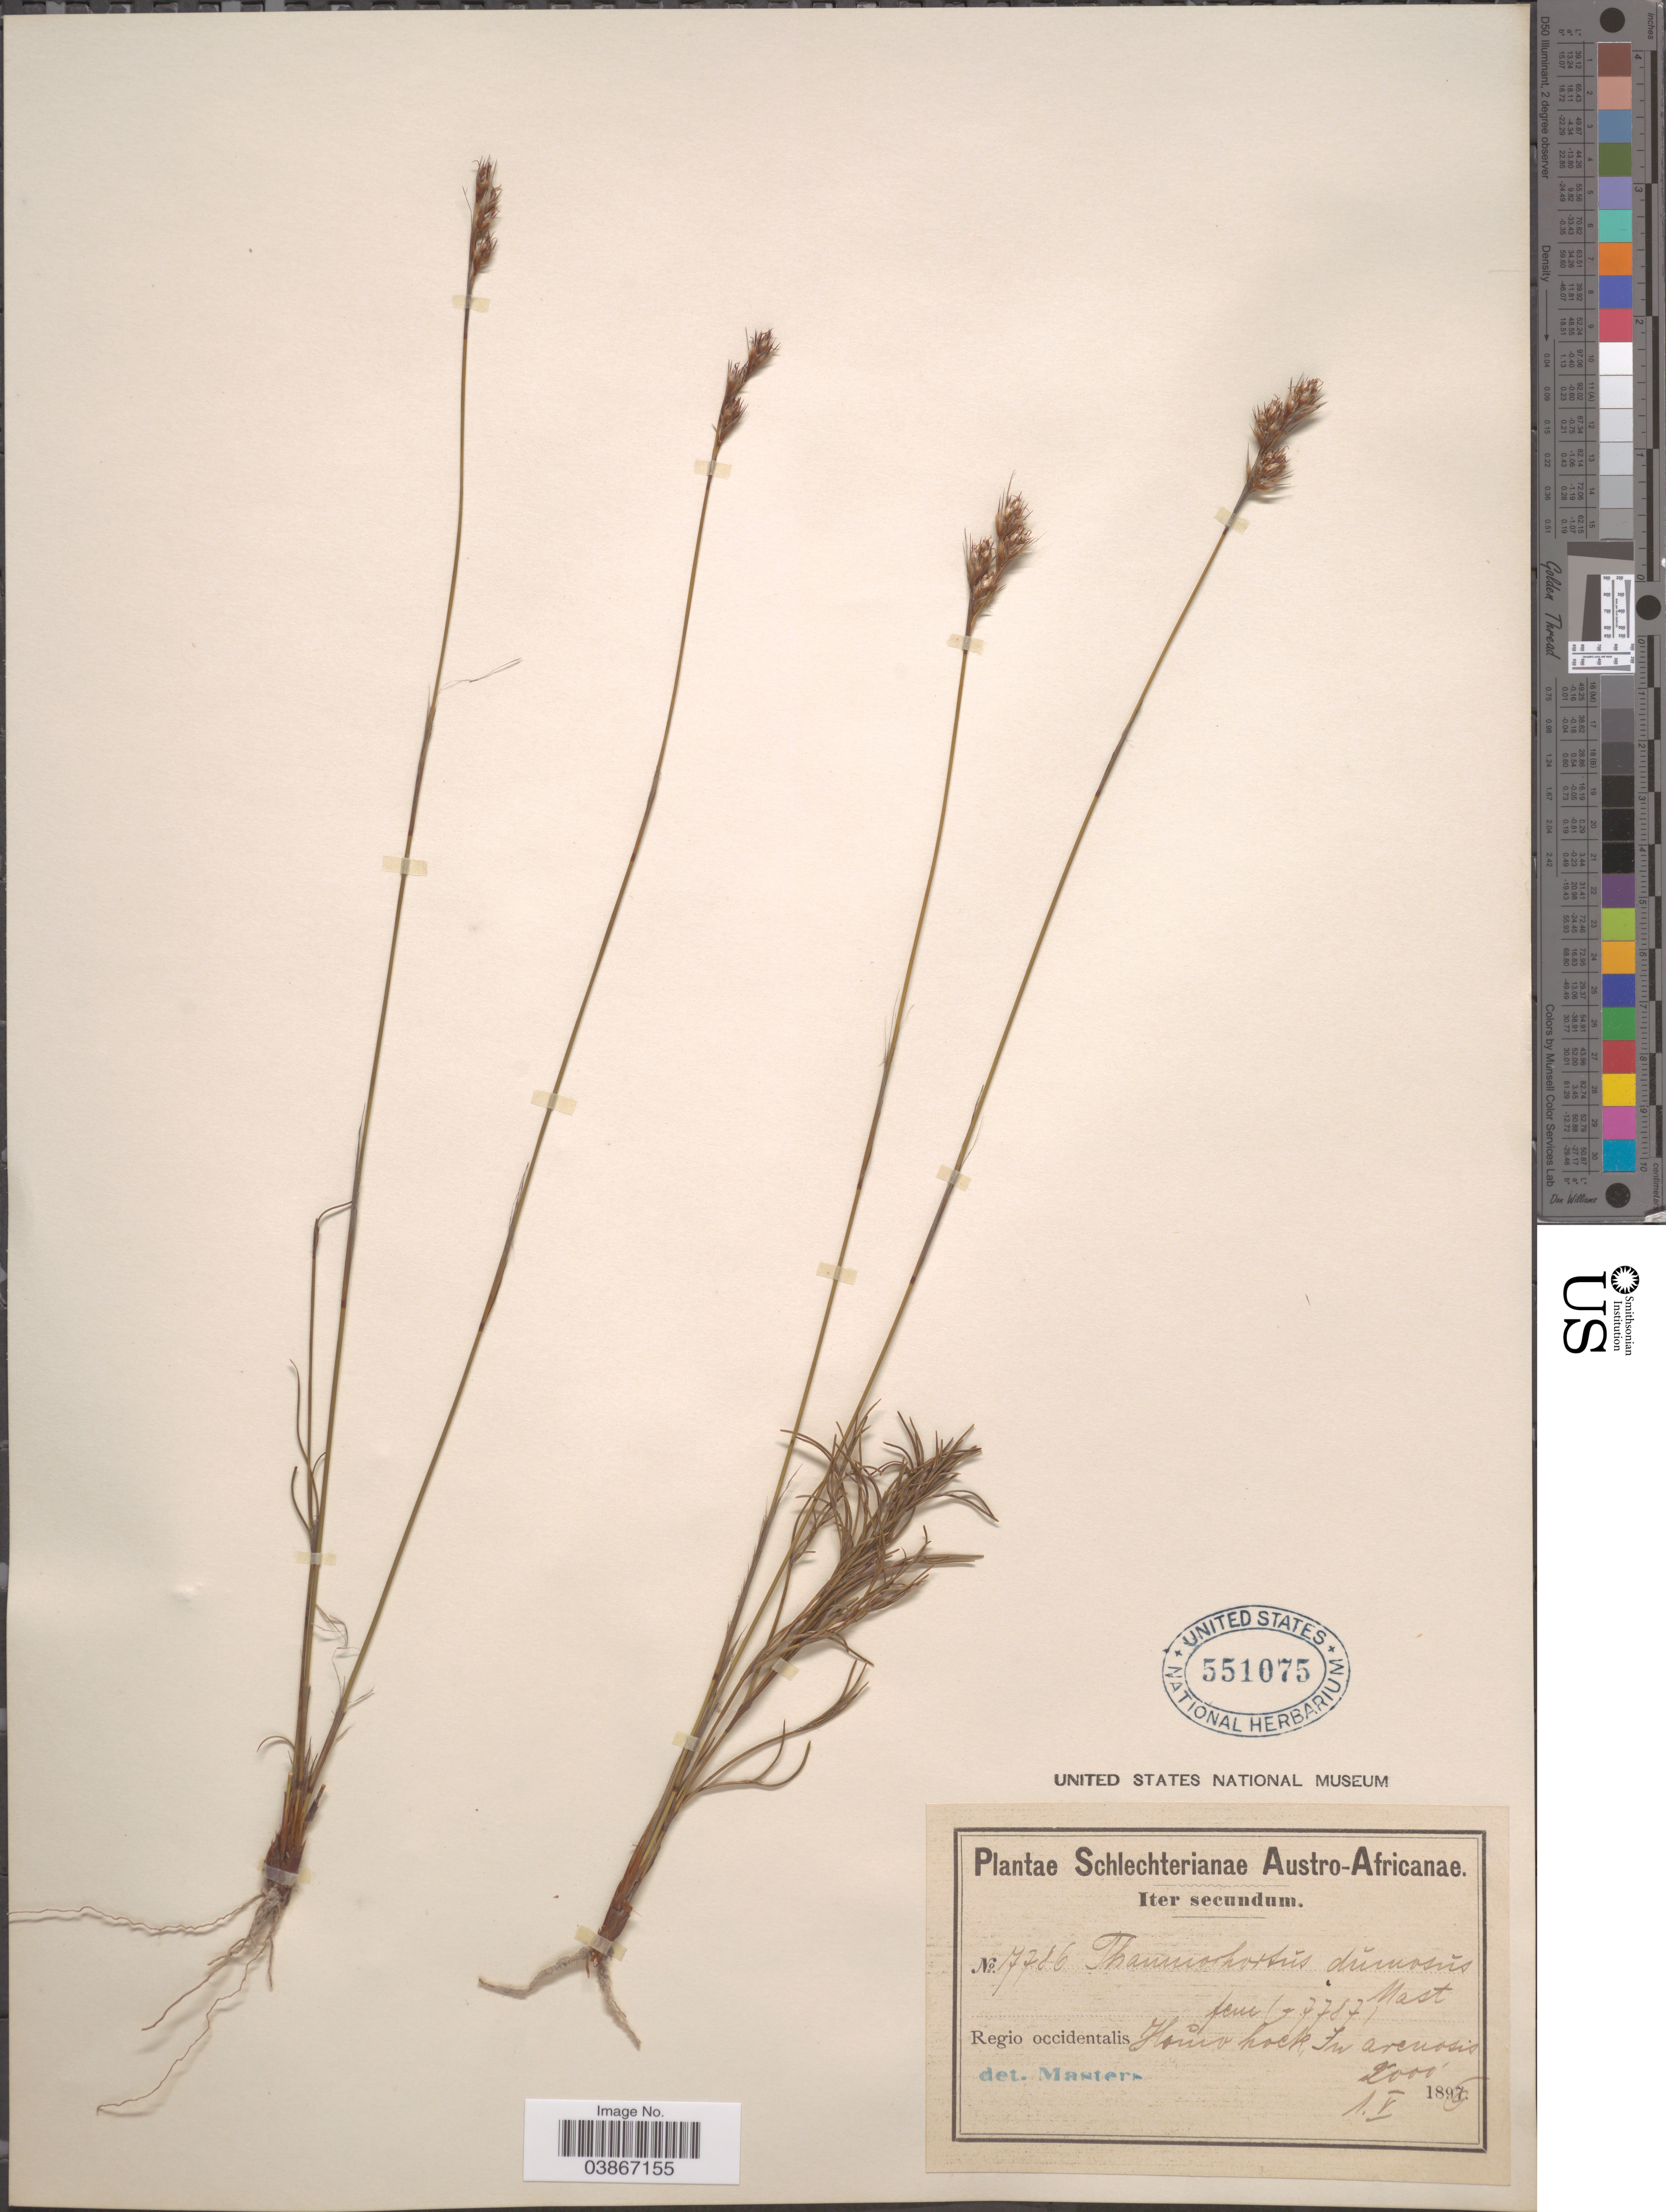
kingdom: Plantae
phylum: Tracheophyta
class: Liliopsida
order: Poales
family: Restionaceae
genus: Thamnochortus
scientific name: Thamnochortus dumosus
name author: Mast.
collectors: Schlechter, --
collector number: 17786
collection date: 1896-05-01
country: South Africa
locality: Austro-Africanae. Regio occidentalis Hoůw hoek, In arenosis.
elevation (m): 610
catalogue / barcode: US 551075